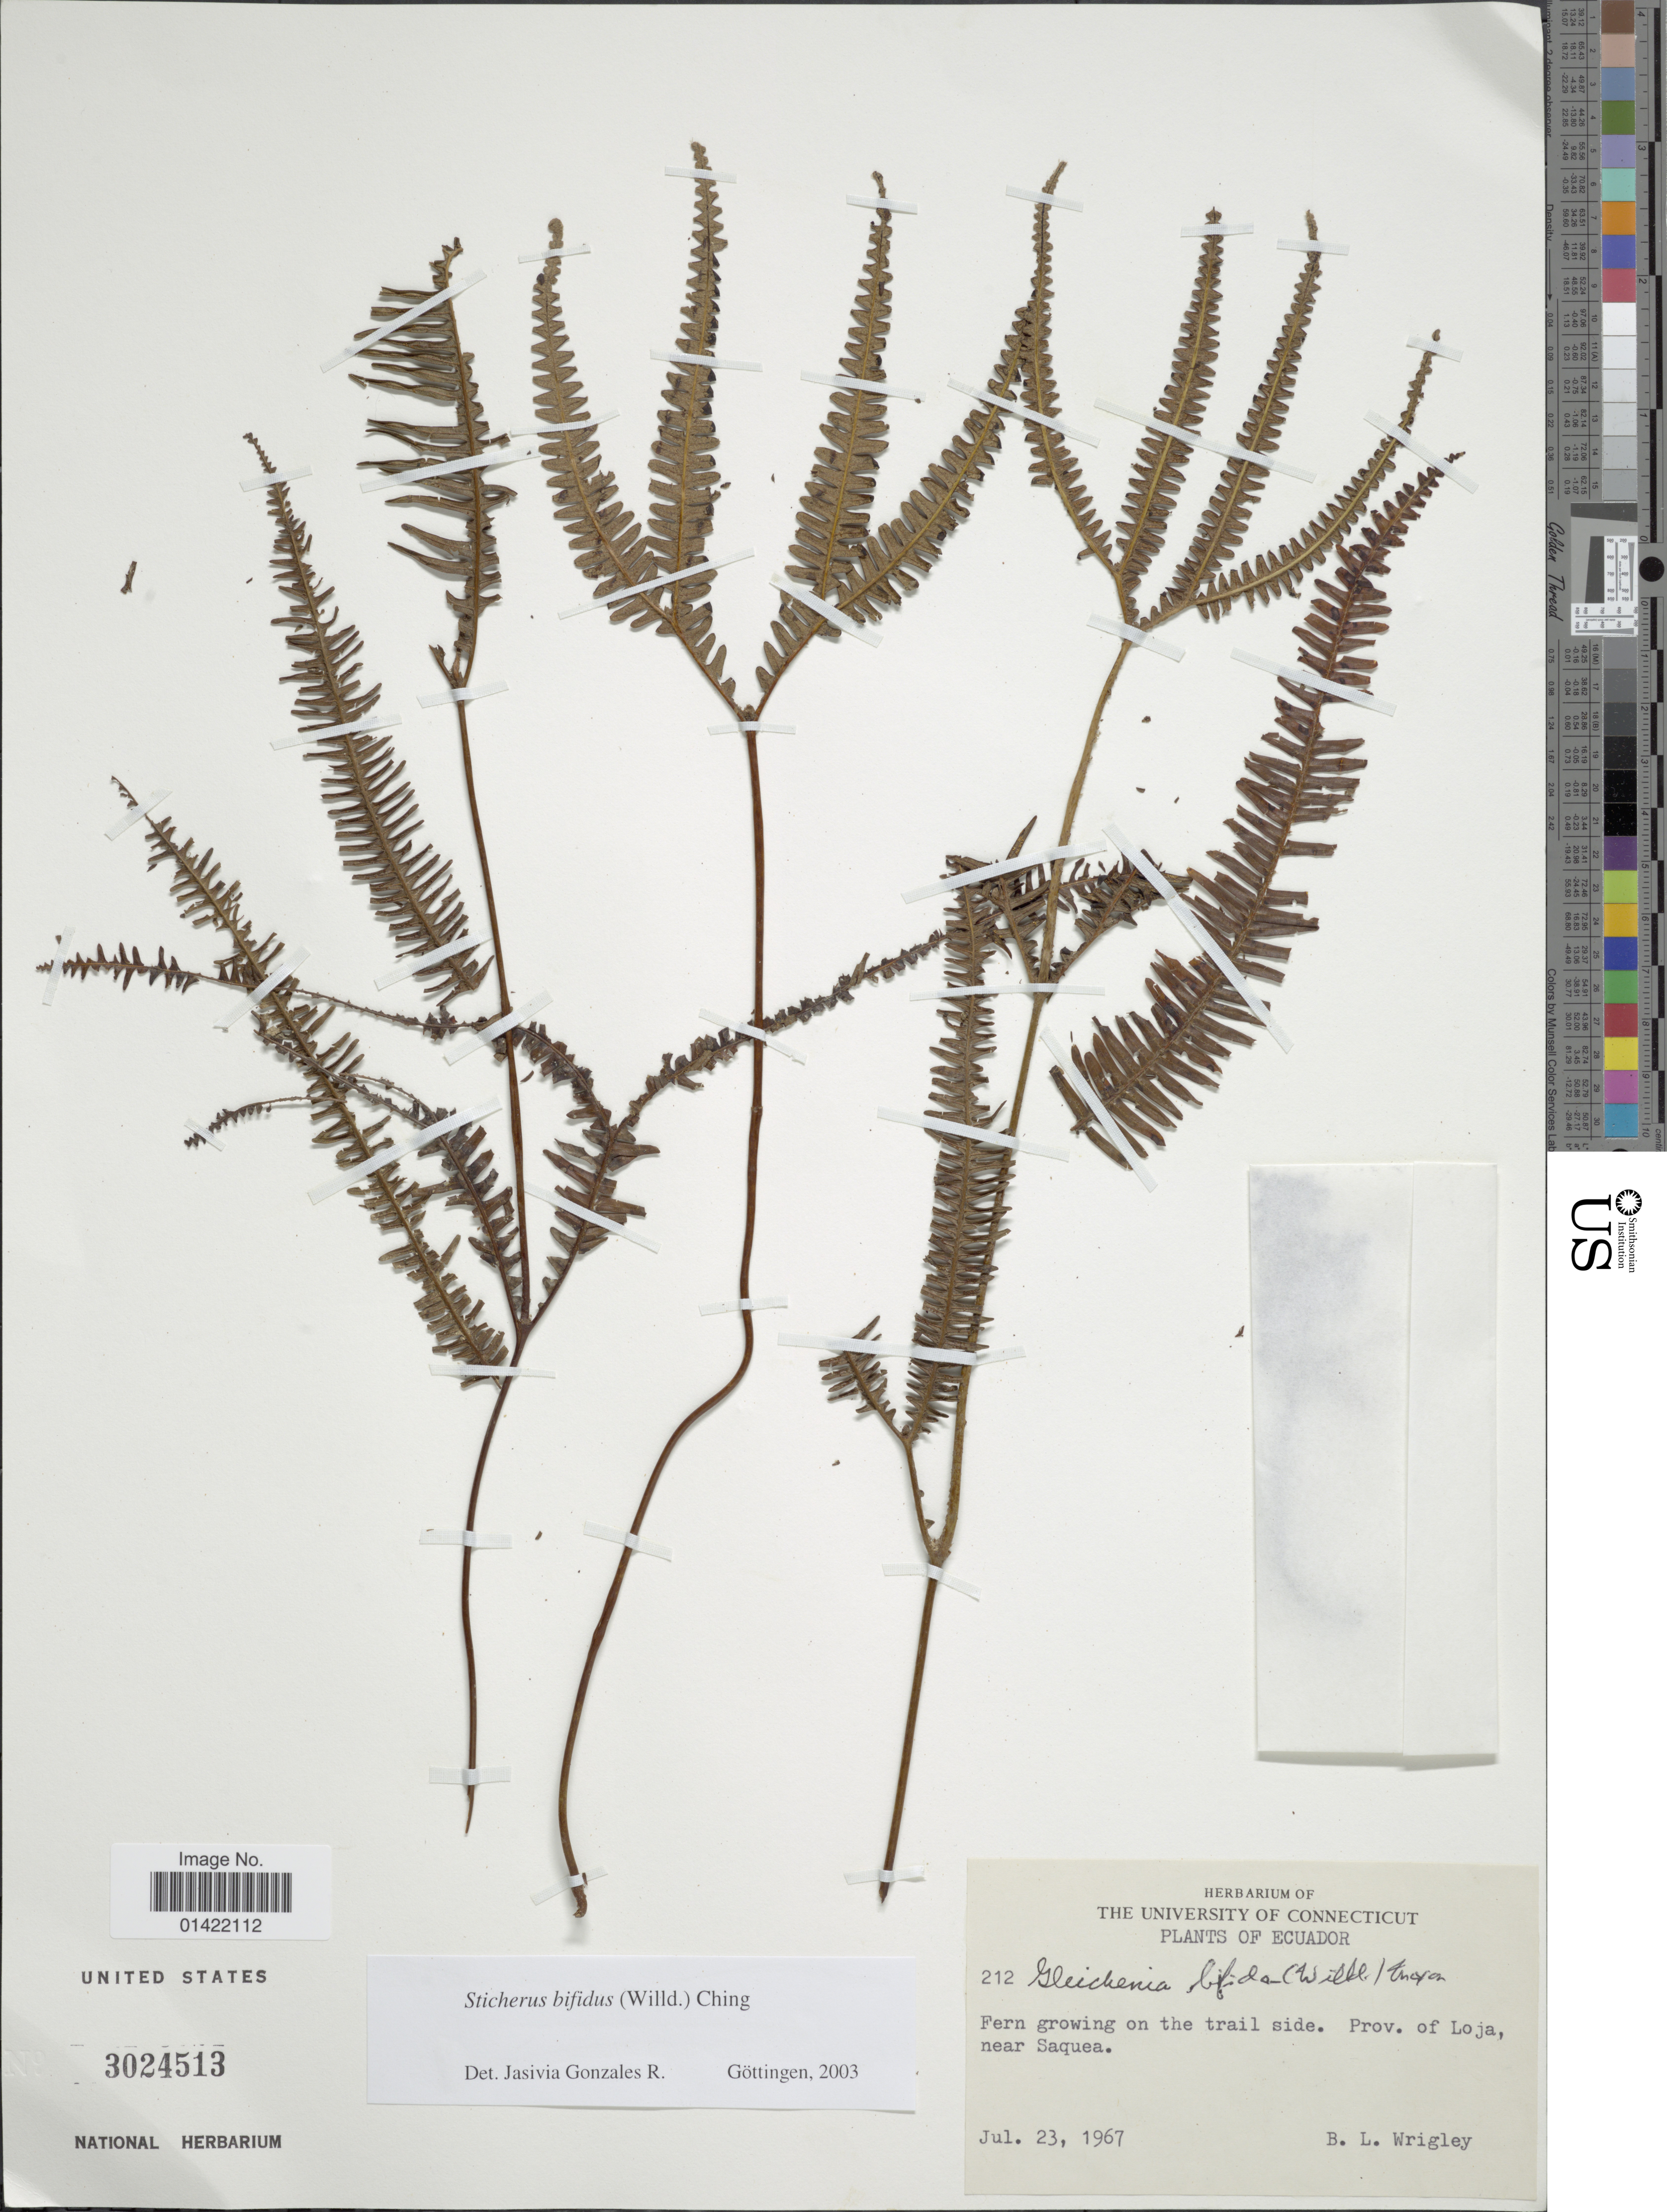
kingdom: Plantae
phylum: Tracheophyta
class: Polypodiopsida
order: Gleicheniales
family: Gleicheniaceae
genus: Sticherus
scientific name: Sticherus bifidus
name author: (Willd.) Ching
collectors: B. L. Wrigley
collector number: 212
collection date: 1967-07-23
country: Ecuador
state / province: Loja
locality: Prov. of Loja, near Saquea.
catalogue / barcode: US 3024513